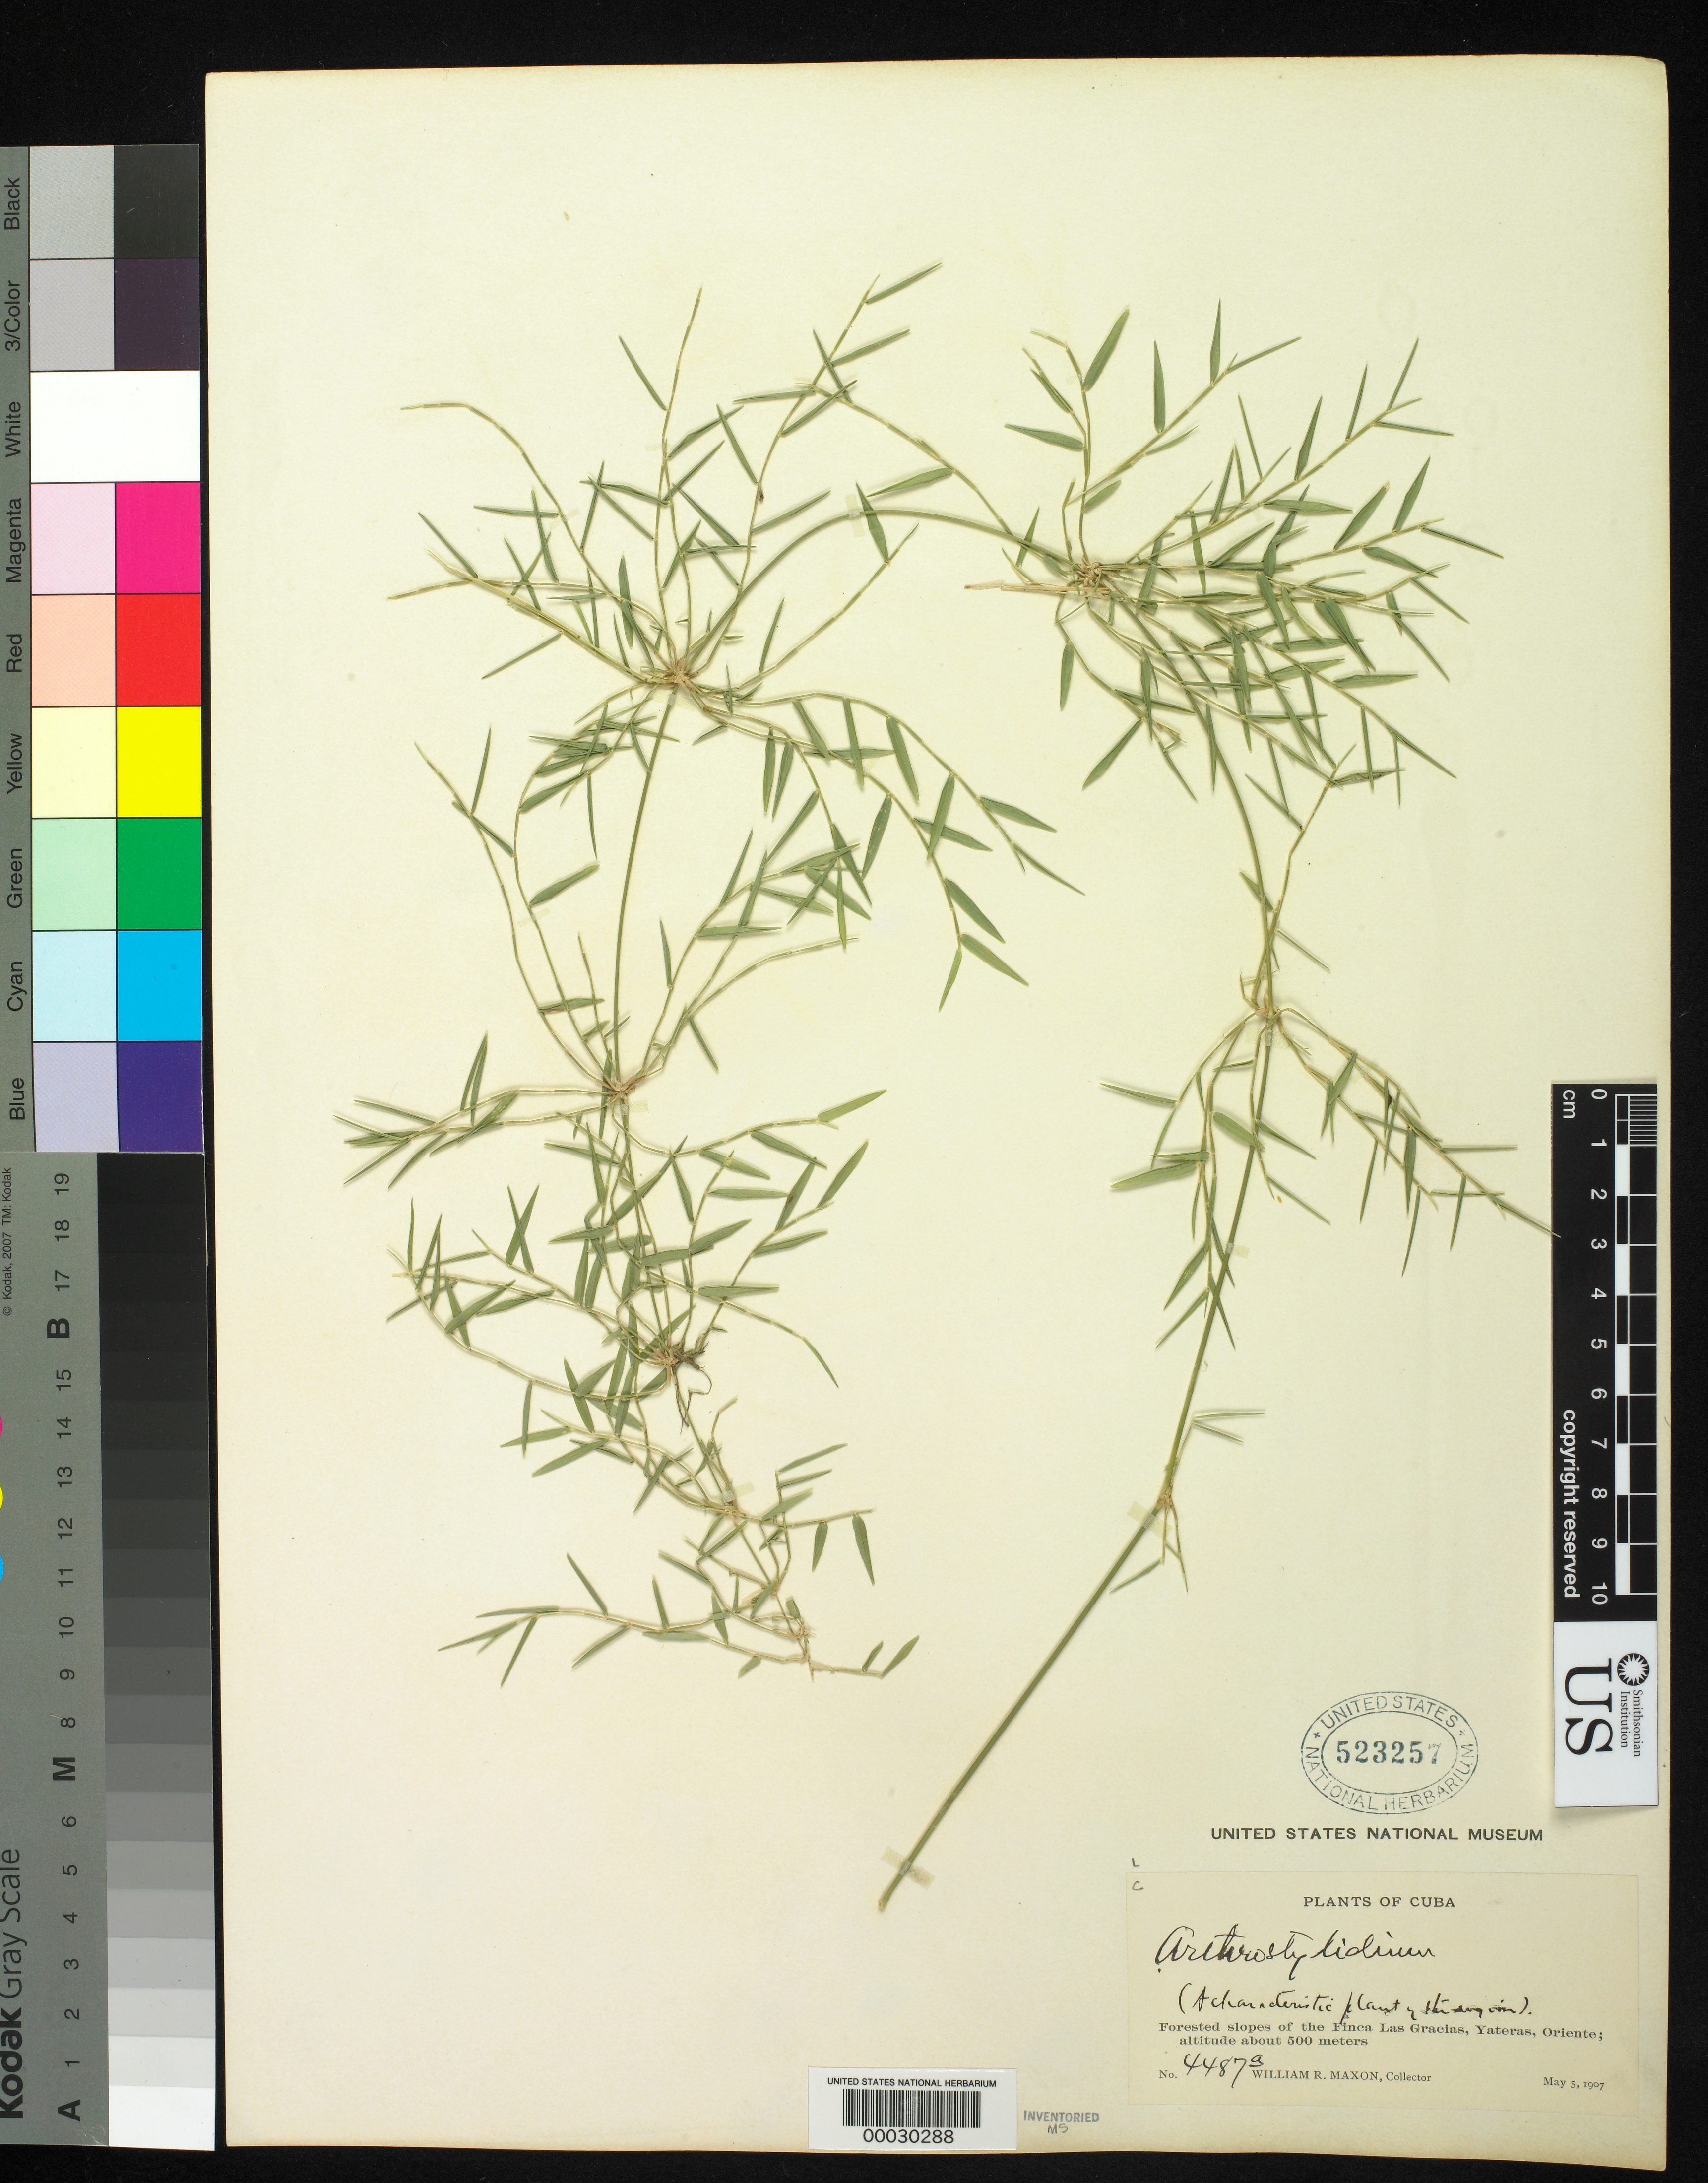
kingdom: Plantae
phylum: Tracheophyta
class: Liliopsida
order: Poales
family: Poaceae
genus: Arthrostylidium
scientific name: Arthrostylidium sarmentosum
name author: Pilg. in Urb.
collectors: W. R. Maxon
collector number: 4487 A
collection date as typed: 05 May 1907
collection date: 1907-05-05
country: Cuba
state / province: Oriente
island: Greater Antilles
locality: Finca las gracias, yateras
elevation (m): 500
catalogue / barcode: US 523257